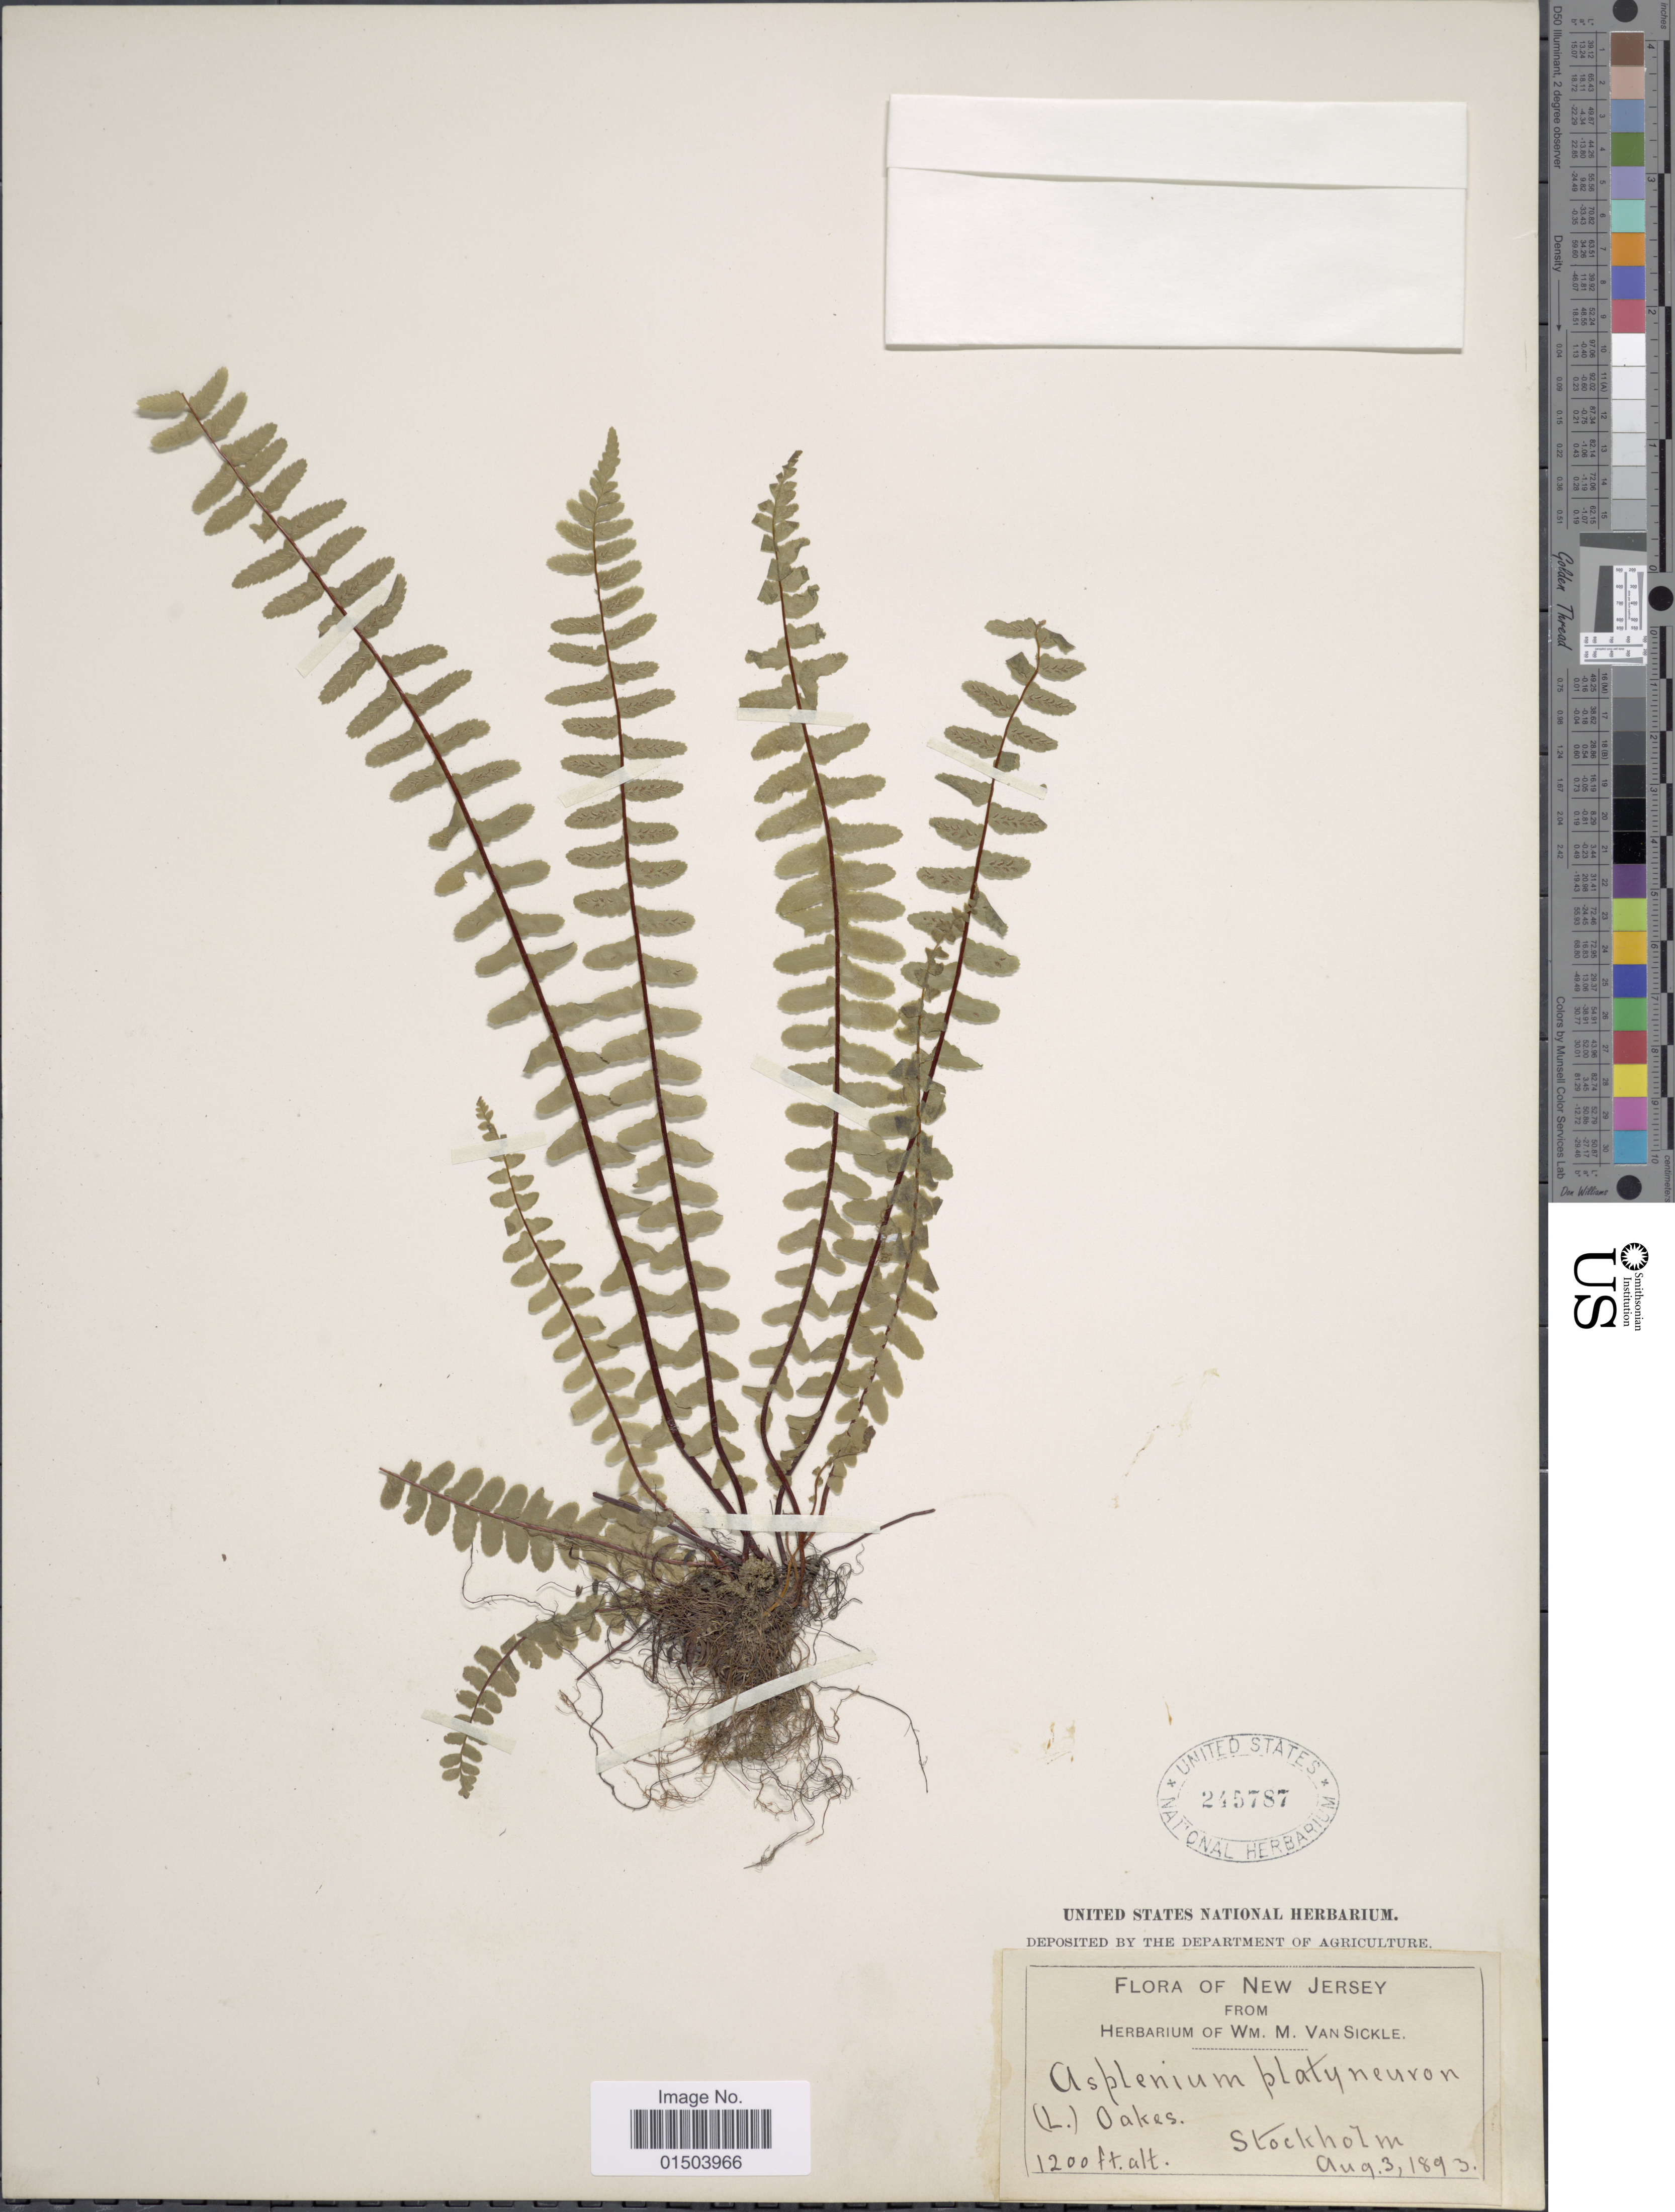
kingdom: Plantae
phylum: Tracheophyta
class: Polypodiopsida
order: Polypodiales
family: Aspleniaceae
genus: Asplenium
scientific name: Asplenium platyneuron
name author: (L.) Britton, Stearns & Poggenb.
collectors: ex herb. Wm. M. Van Sickle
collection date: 1893-08-03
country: United States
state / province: New Jersey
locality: Stockholm.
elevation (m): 366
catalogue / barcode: US 245787